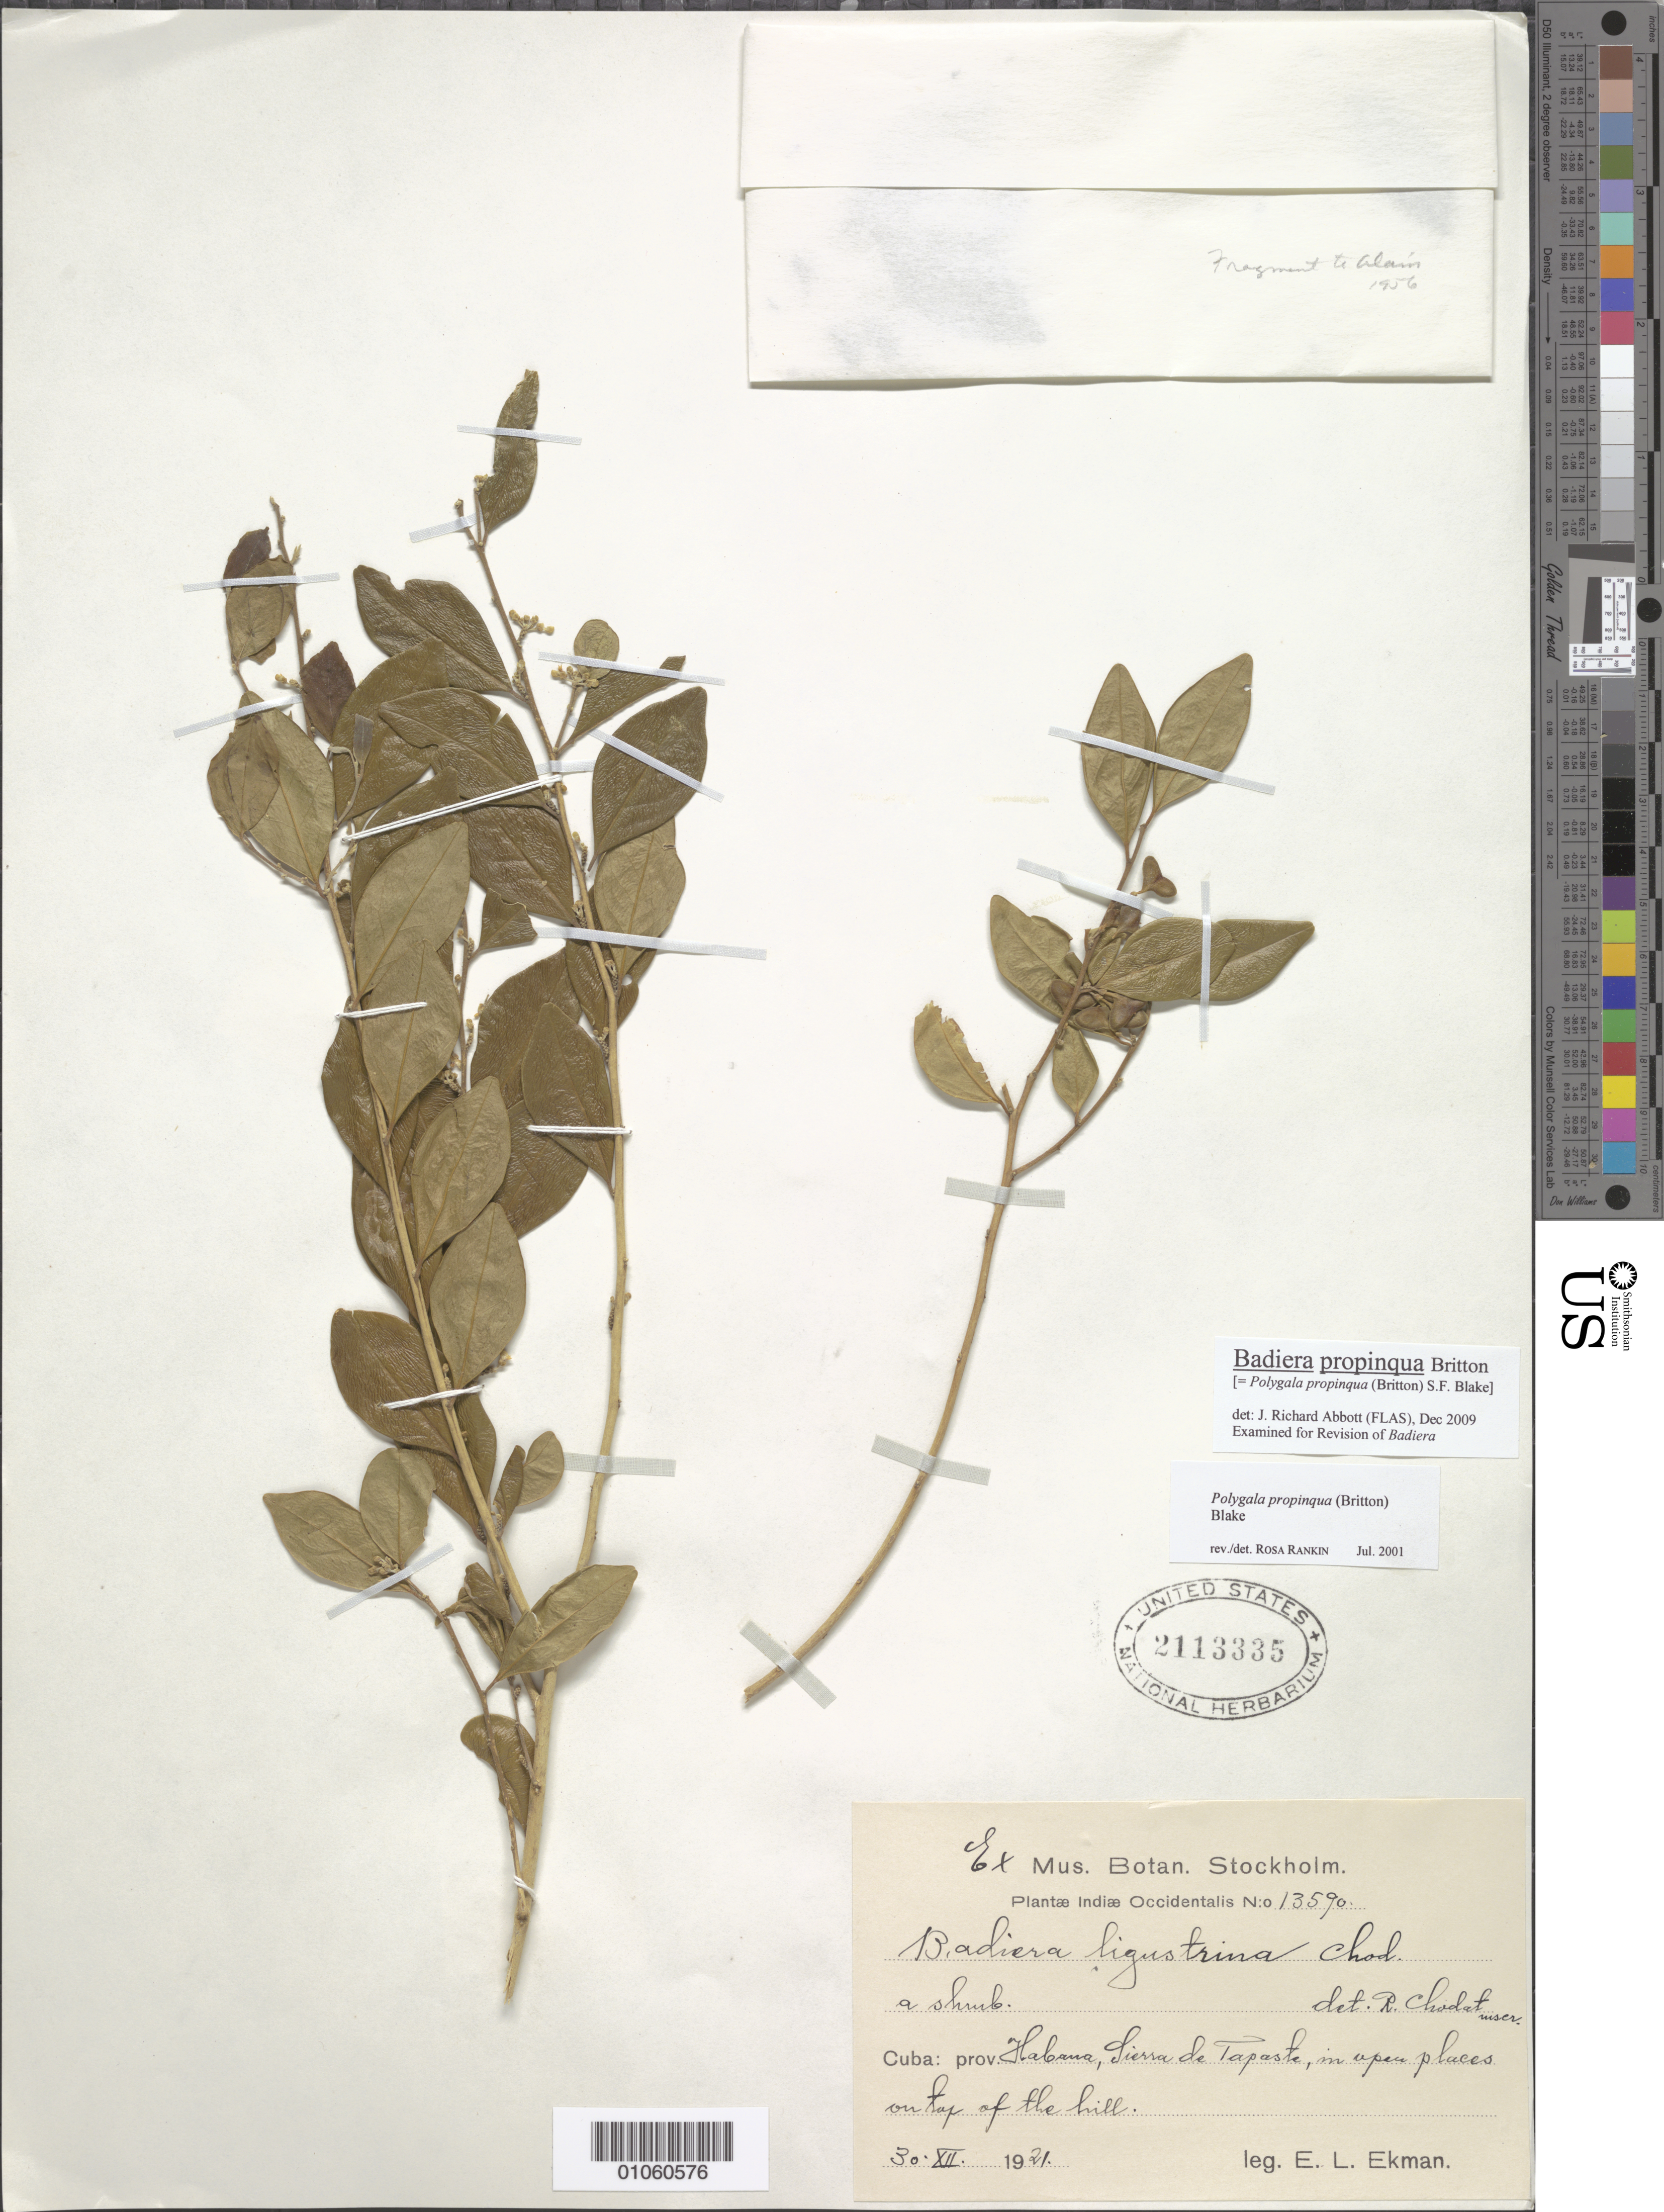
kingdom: Plantae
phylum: Tracheophyta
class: Magnoliopsida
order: Fabales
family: Polygalaceae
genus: Badiera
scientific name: Badiera propinqua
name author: Britton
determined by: Abbott, J. R., (FLAS)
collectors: E. L. Ekman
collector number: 13590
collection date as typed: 30 Dec 1921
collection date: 1921-12-30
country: Cuba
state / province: La Habana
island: Cuba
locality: Sierra de Tapaste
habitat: In open places on top of the hill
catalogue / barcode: US 2113335